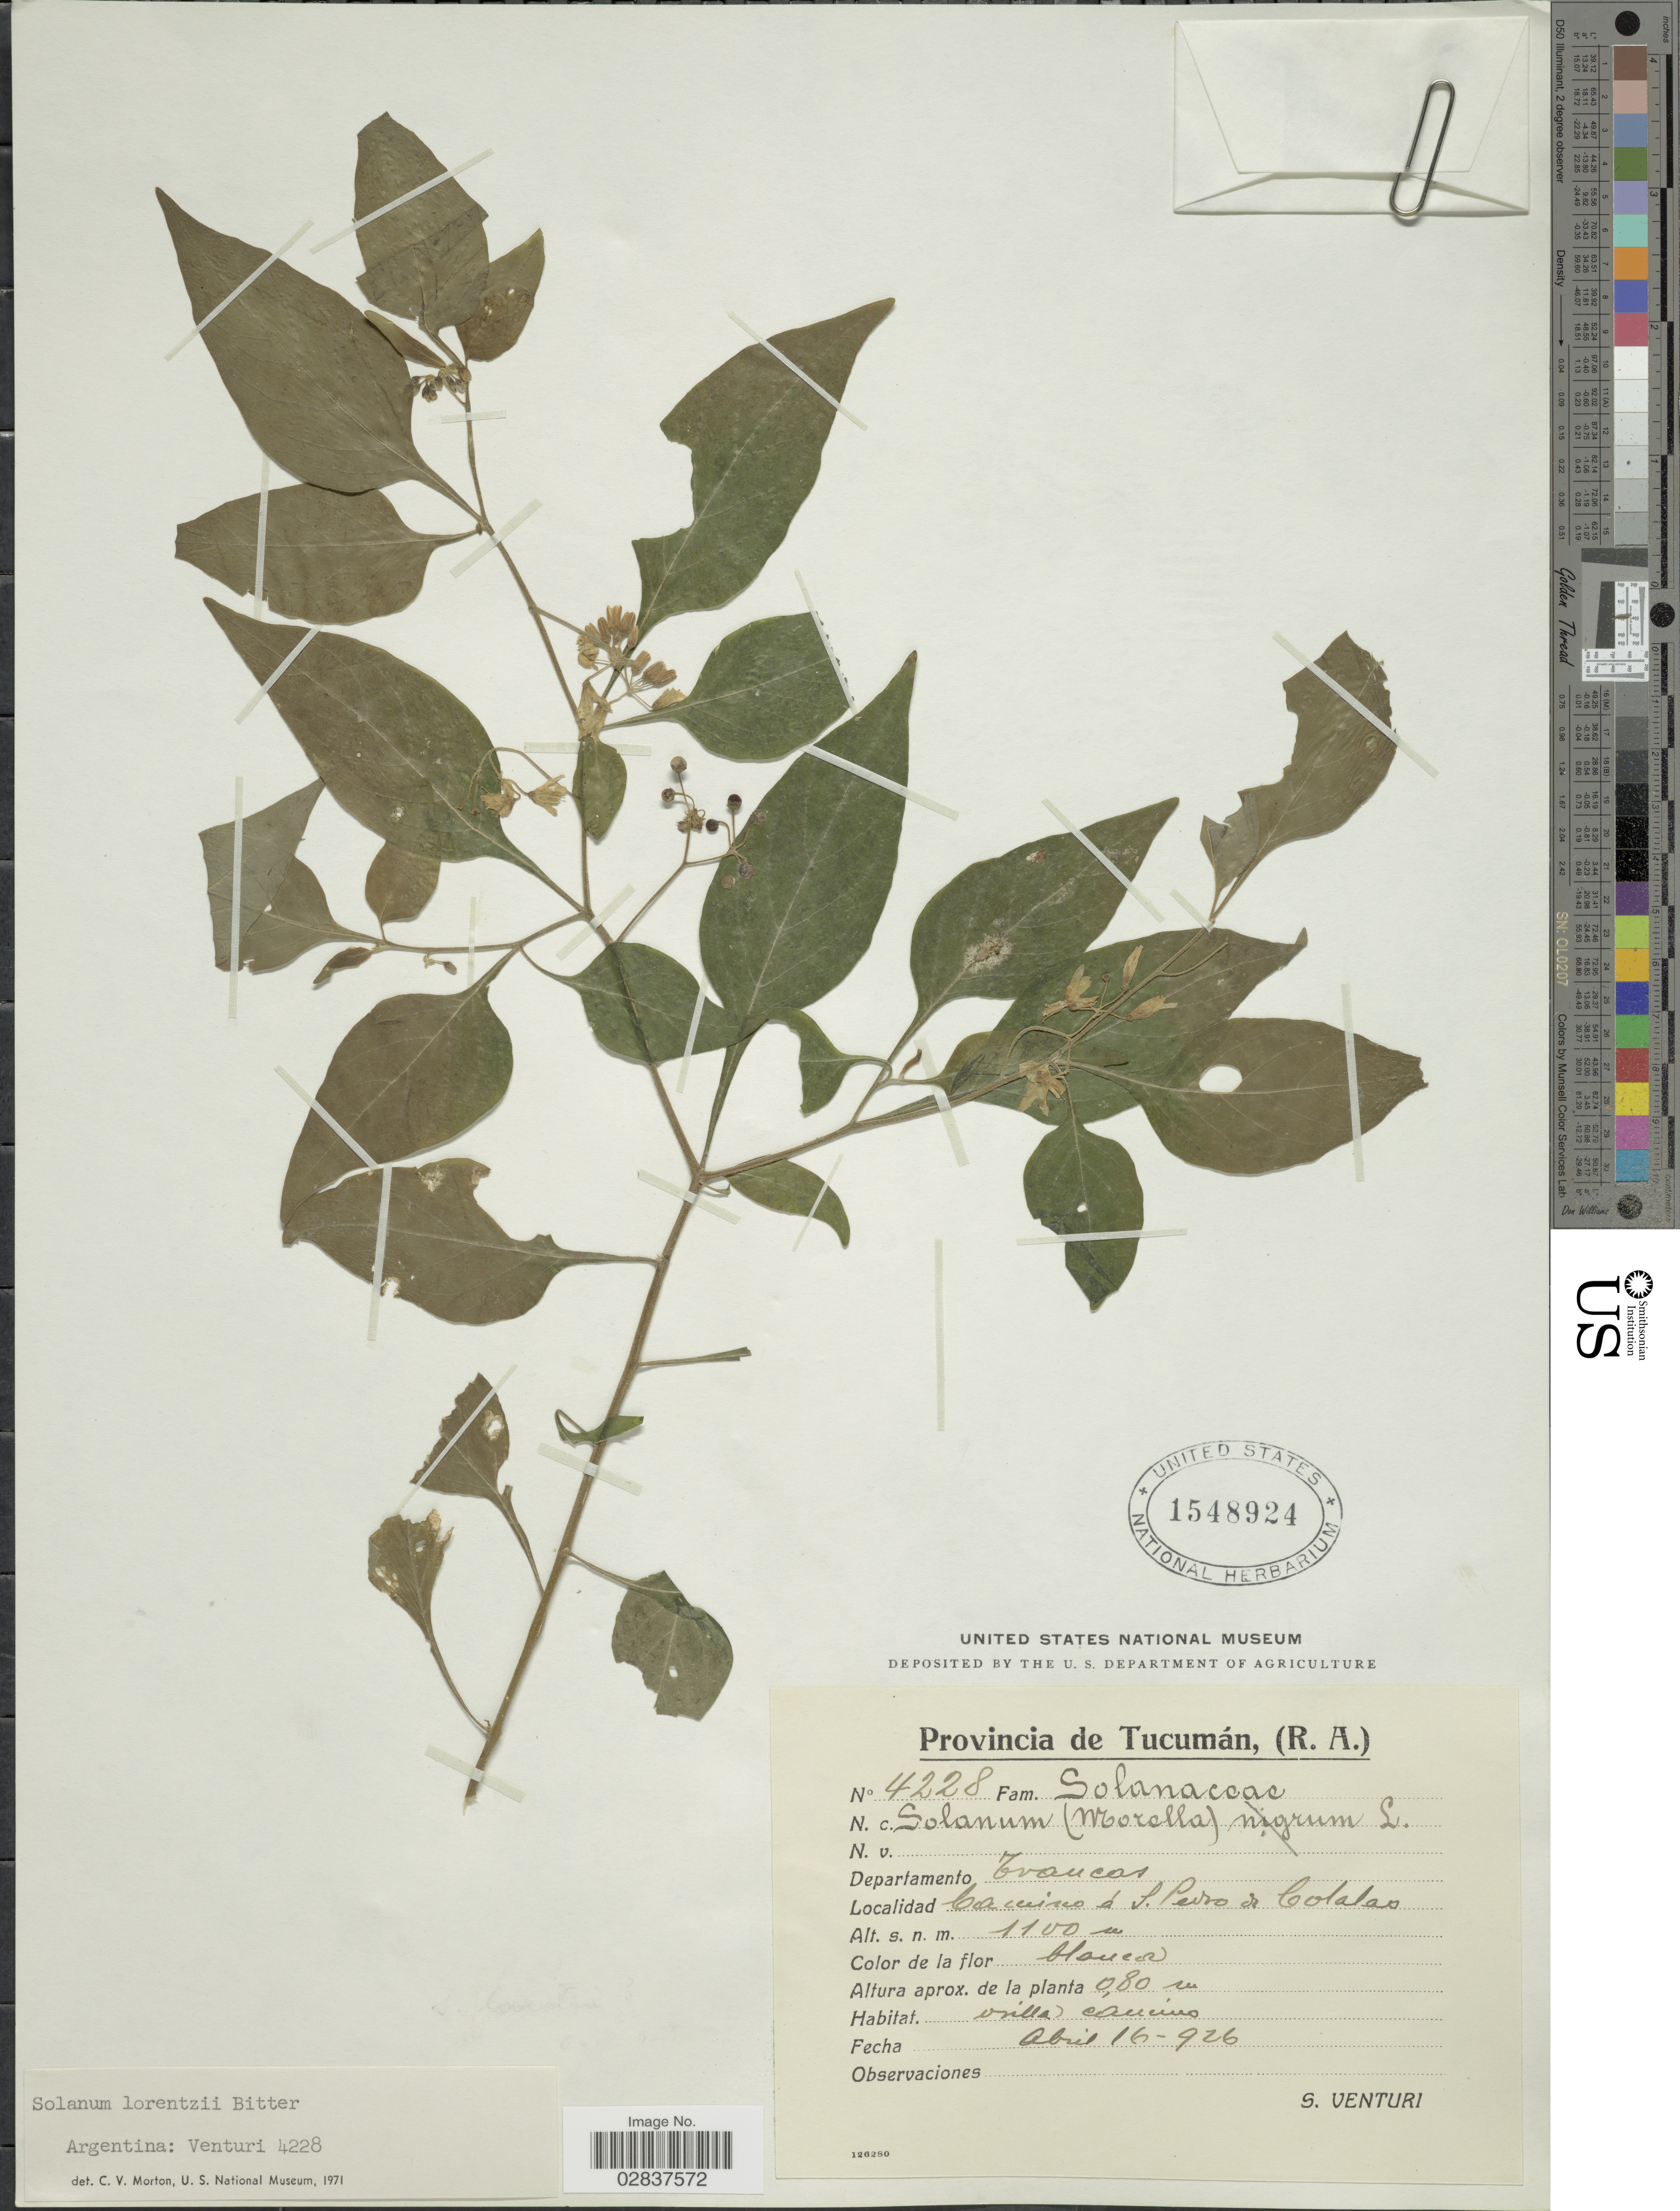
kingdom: Plantae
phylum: Tracheophyta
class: Magnoliopsida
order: Solanales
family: Solanaceae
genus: Solanum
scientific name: Solanum lorentzii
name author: Bitter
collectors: S. Venturi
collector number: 4228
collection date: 1926-04-16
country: Argentina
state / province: Tucuman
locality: (R.A.), Departamento Trancas, Camino de S. Pedro de Colalao.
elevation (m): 1100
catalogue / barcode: US 1548924